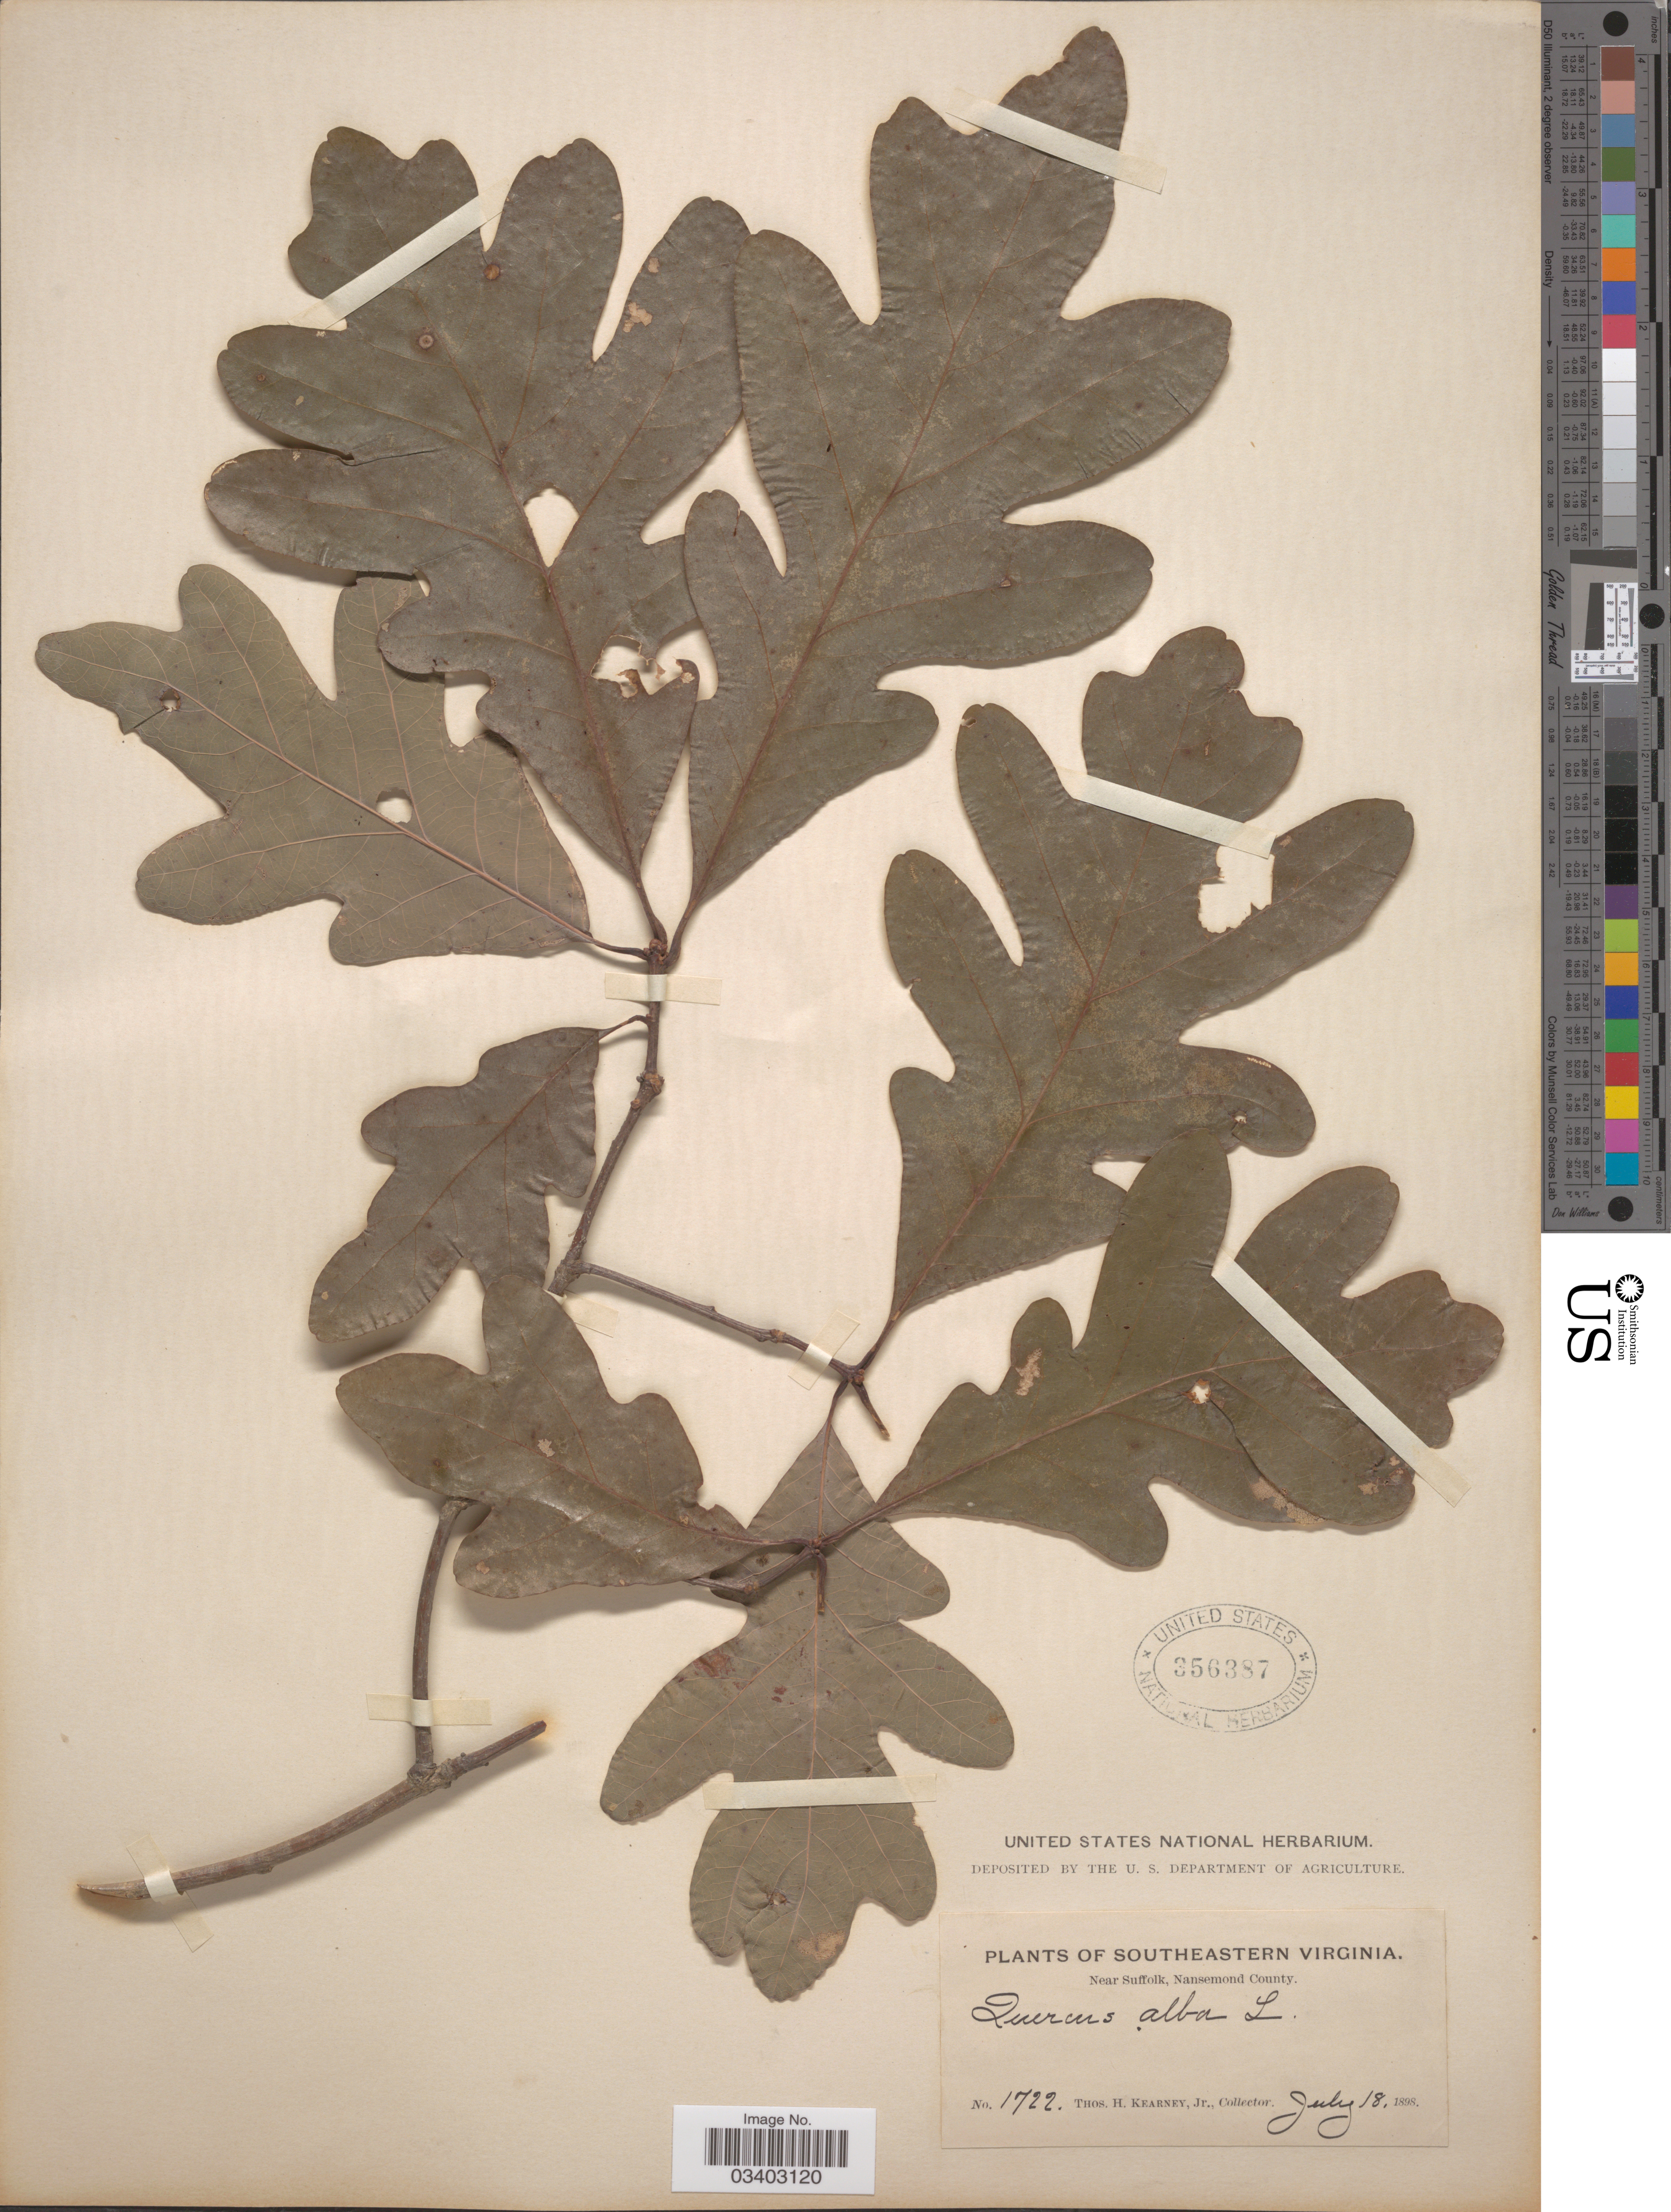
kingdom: Plantae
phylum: Tracheophyta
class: Magnoliopsida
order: Fagales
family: Fagaceae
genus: Quercus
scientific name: Quercus alba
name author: L.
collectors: T. H. Kearney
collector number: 1722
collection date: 1898-07-18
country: United States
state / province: Virginia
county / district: City of Suffolk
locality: Southeastern Virginia. Near Suffolk, Nansemond County.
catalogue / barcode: US 356387